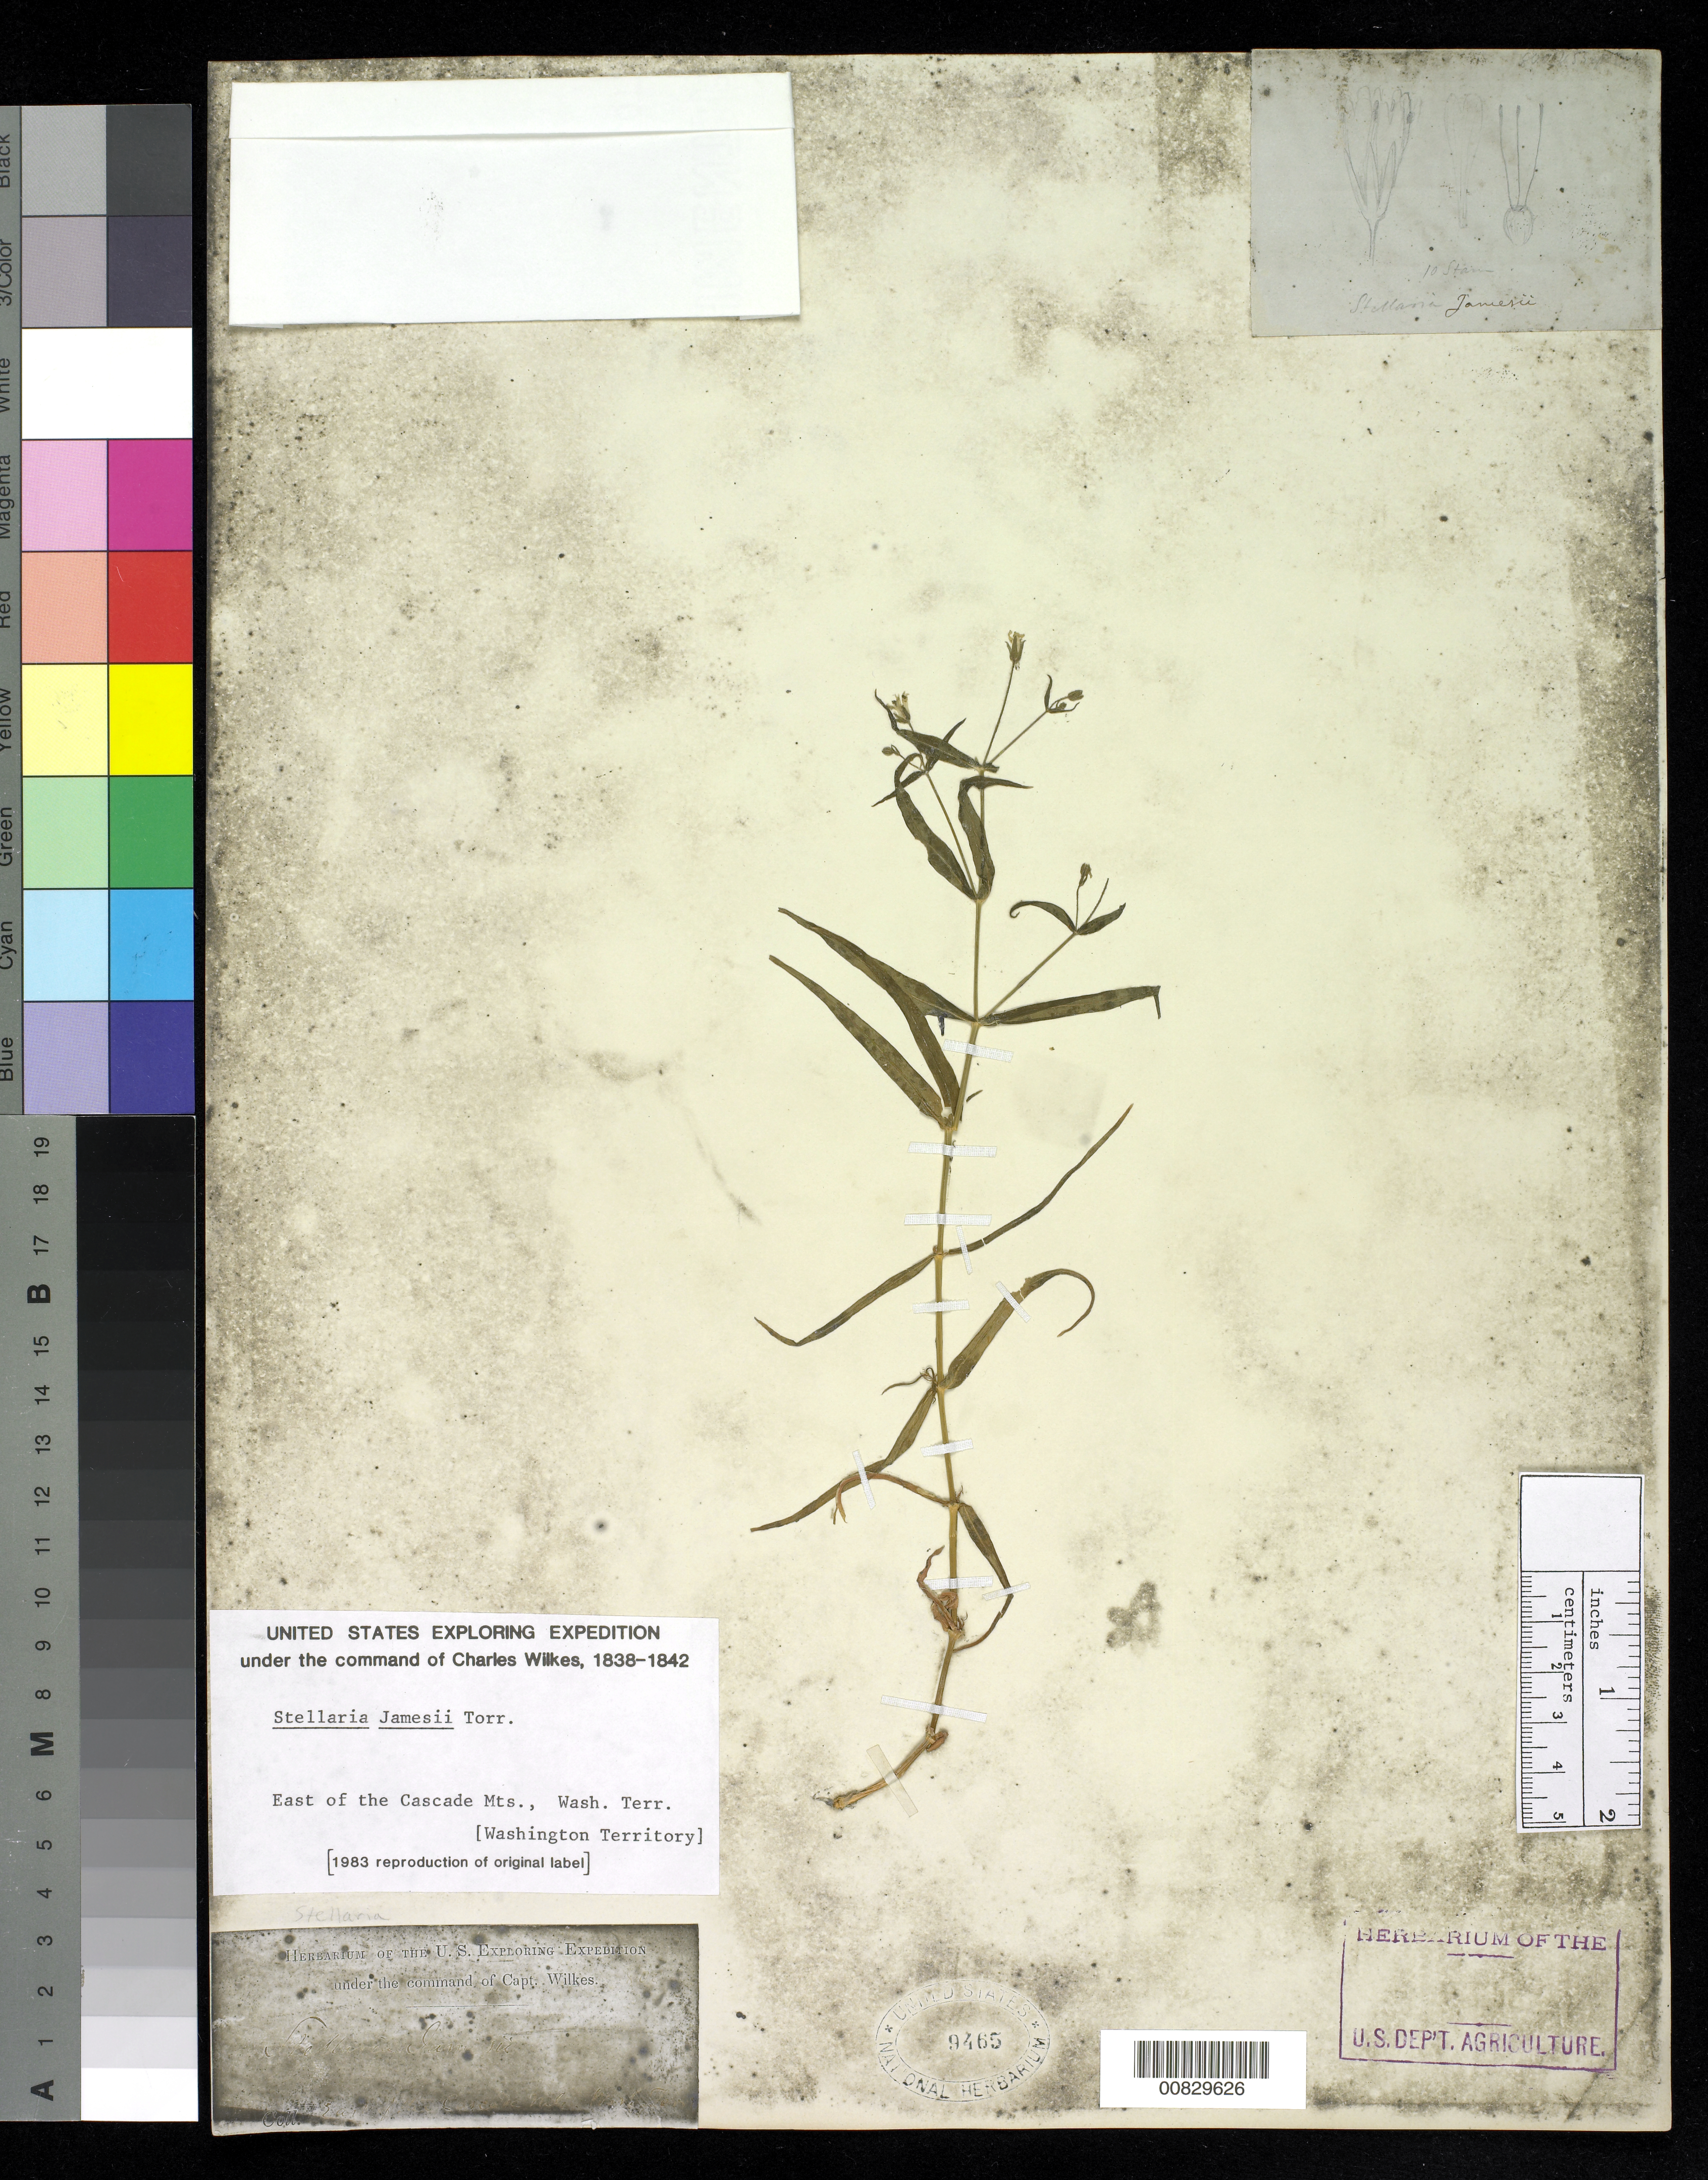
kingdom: Plantae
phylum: Tracheophyta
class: Magnoliopsida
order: Caryophyllales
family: Caryophyllaceae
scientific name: Torreyostellaria jamesiana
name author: (Torr.) Gang Yao et al.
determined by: Strong, M. T., (US), Smithsonian Institution - National Museum of Natural History (UNITED STATES)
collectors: Wilkes Explor. Exped.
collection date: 1838/1842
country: United States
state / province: Washington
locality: East of the Cascade Mts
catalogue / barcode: US 9465